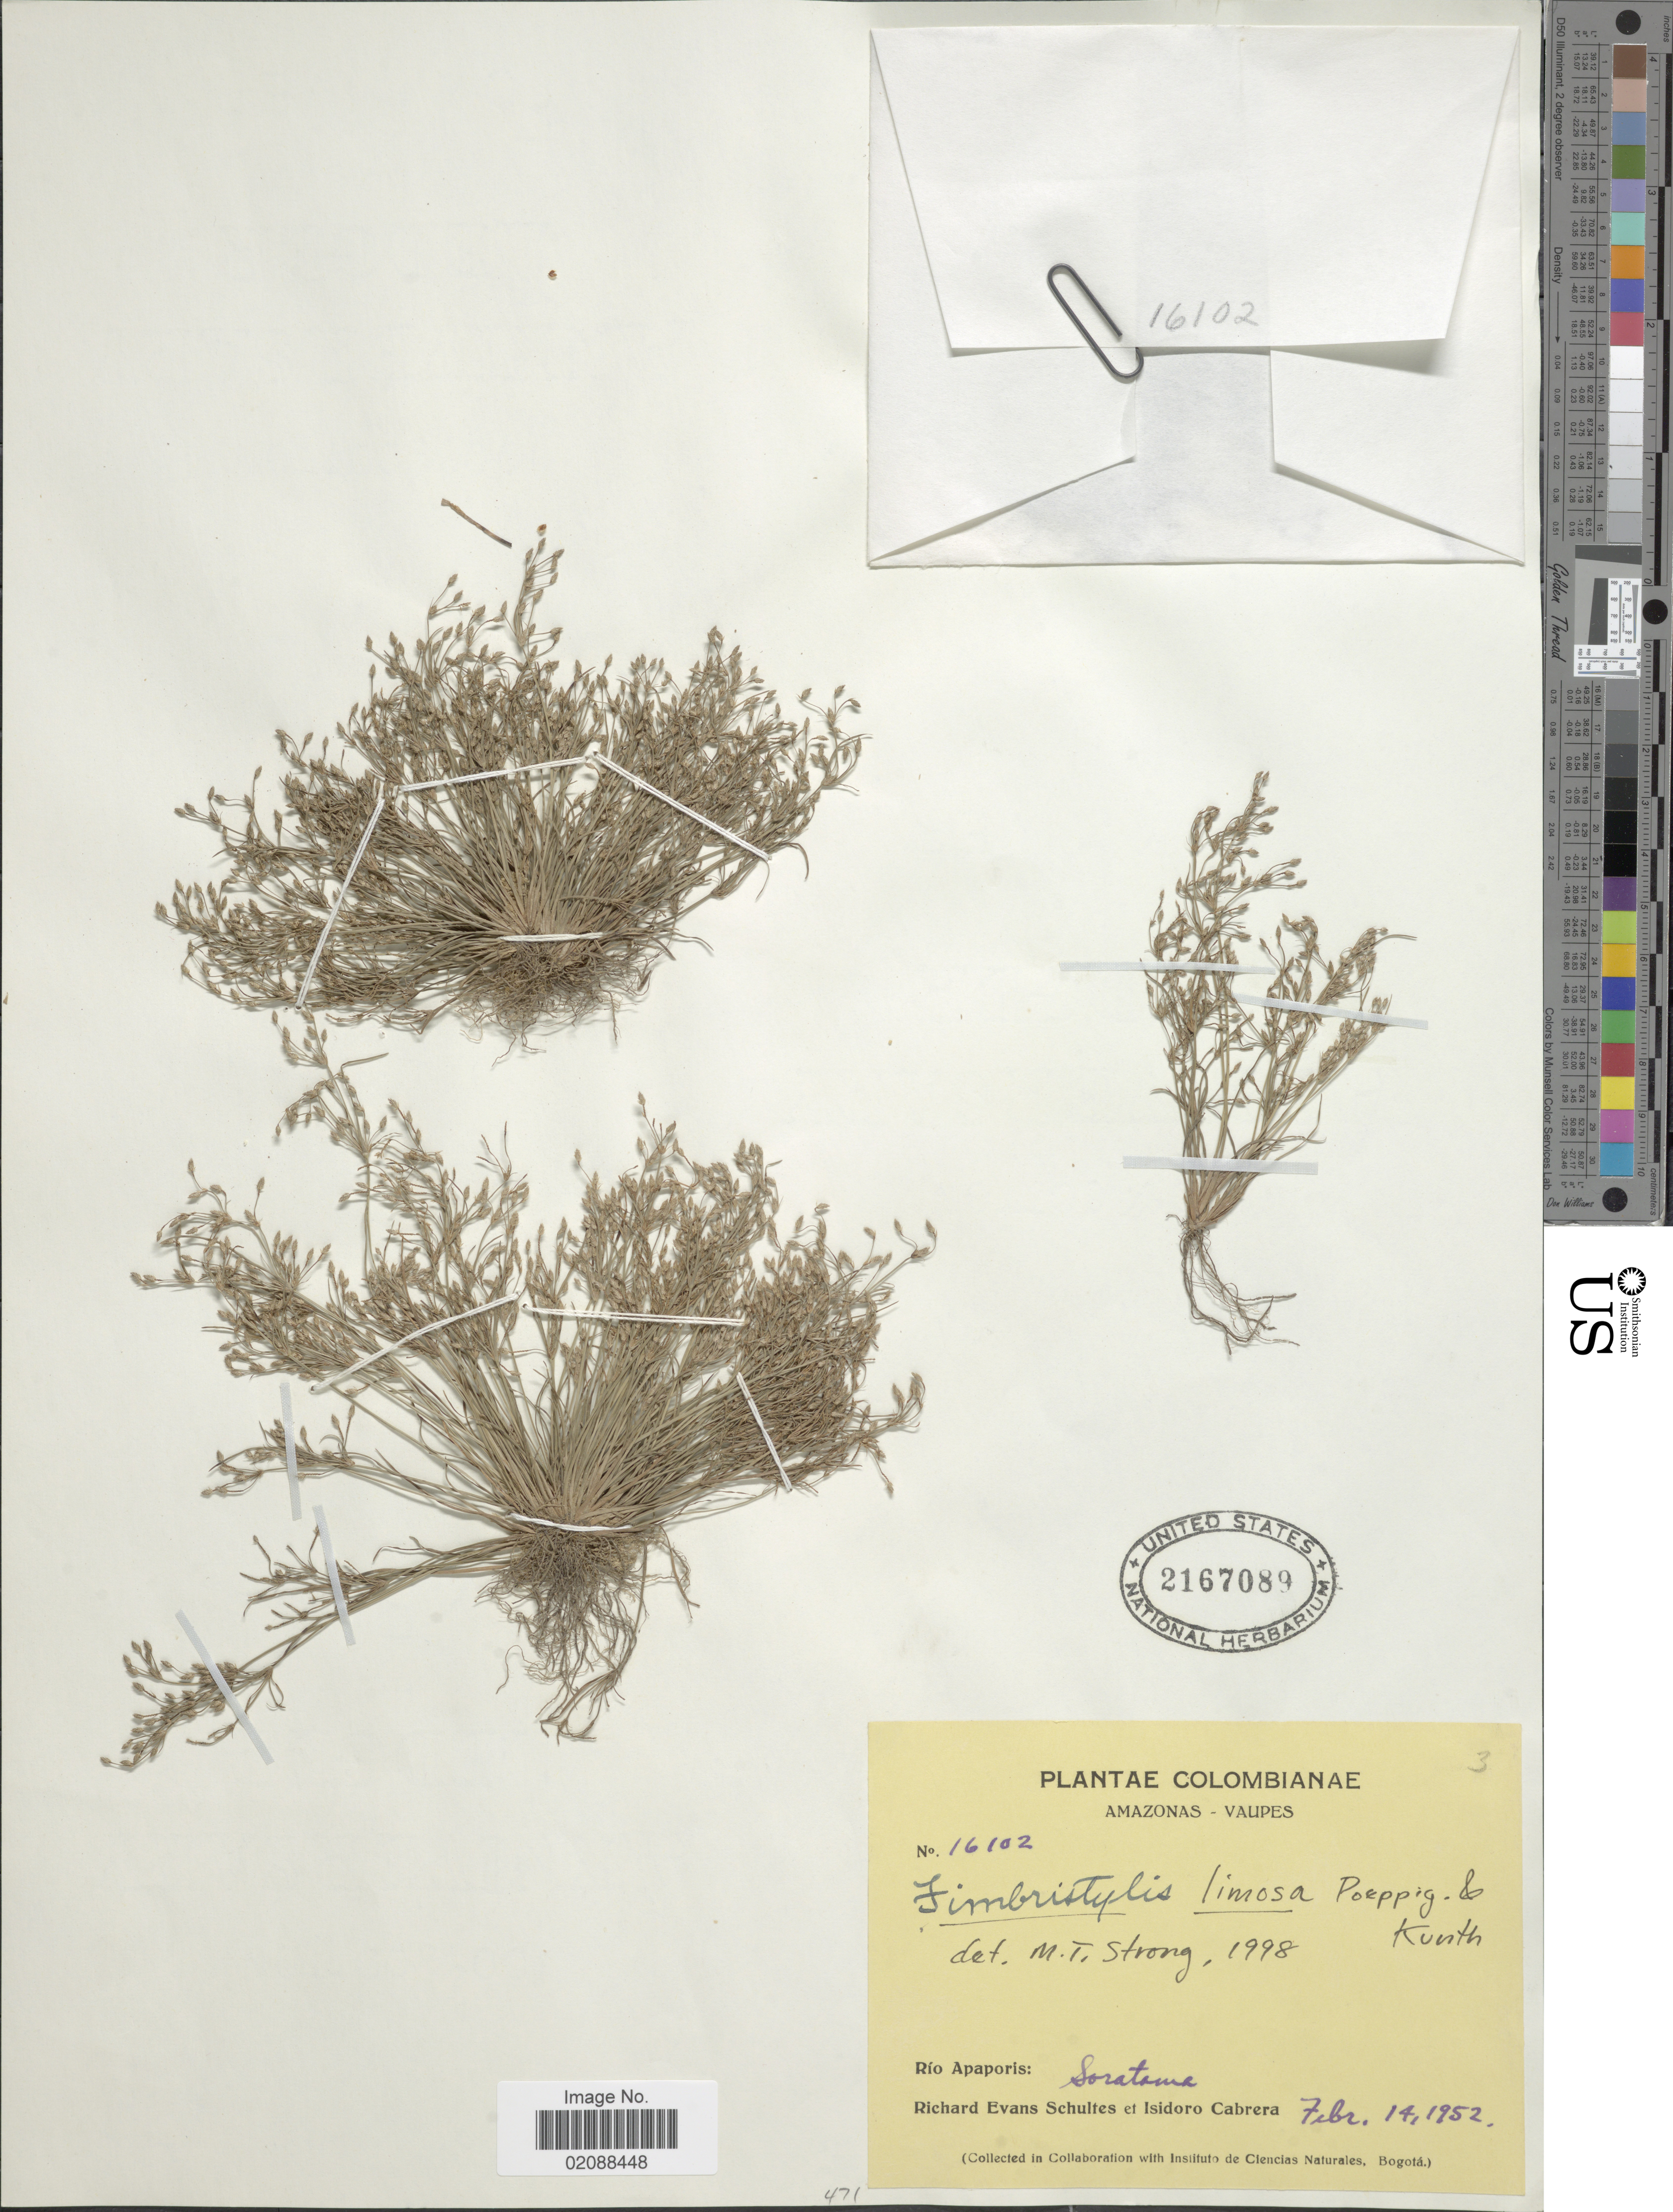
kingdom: Plantae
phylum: Tracheophyta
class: Liliopsida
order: Poales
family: Cyperaceae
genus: Fimbristylis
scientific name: Fimbristylis limosa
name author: Poepp. & Kunth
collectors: R. E. Schultes & I. Cabrera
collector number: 16102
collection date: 1952-02-14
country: Colombia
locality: Colombianae. Amazonas - Vaupes. Rio Apaporis: Soratama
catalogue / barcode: US 2167089